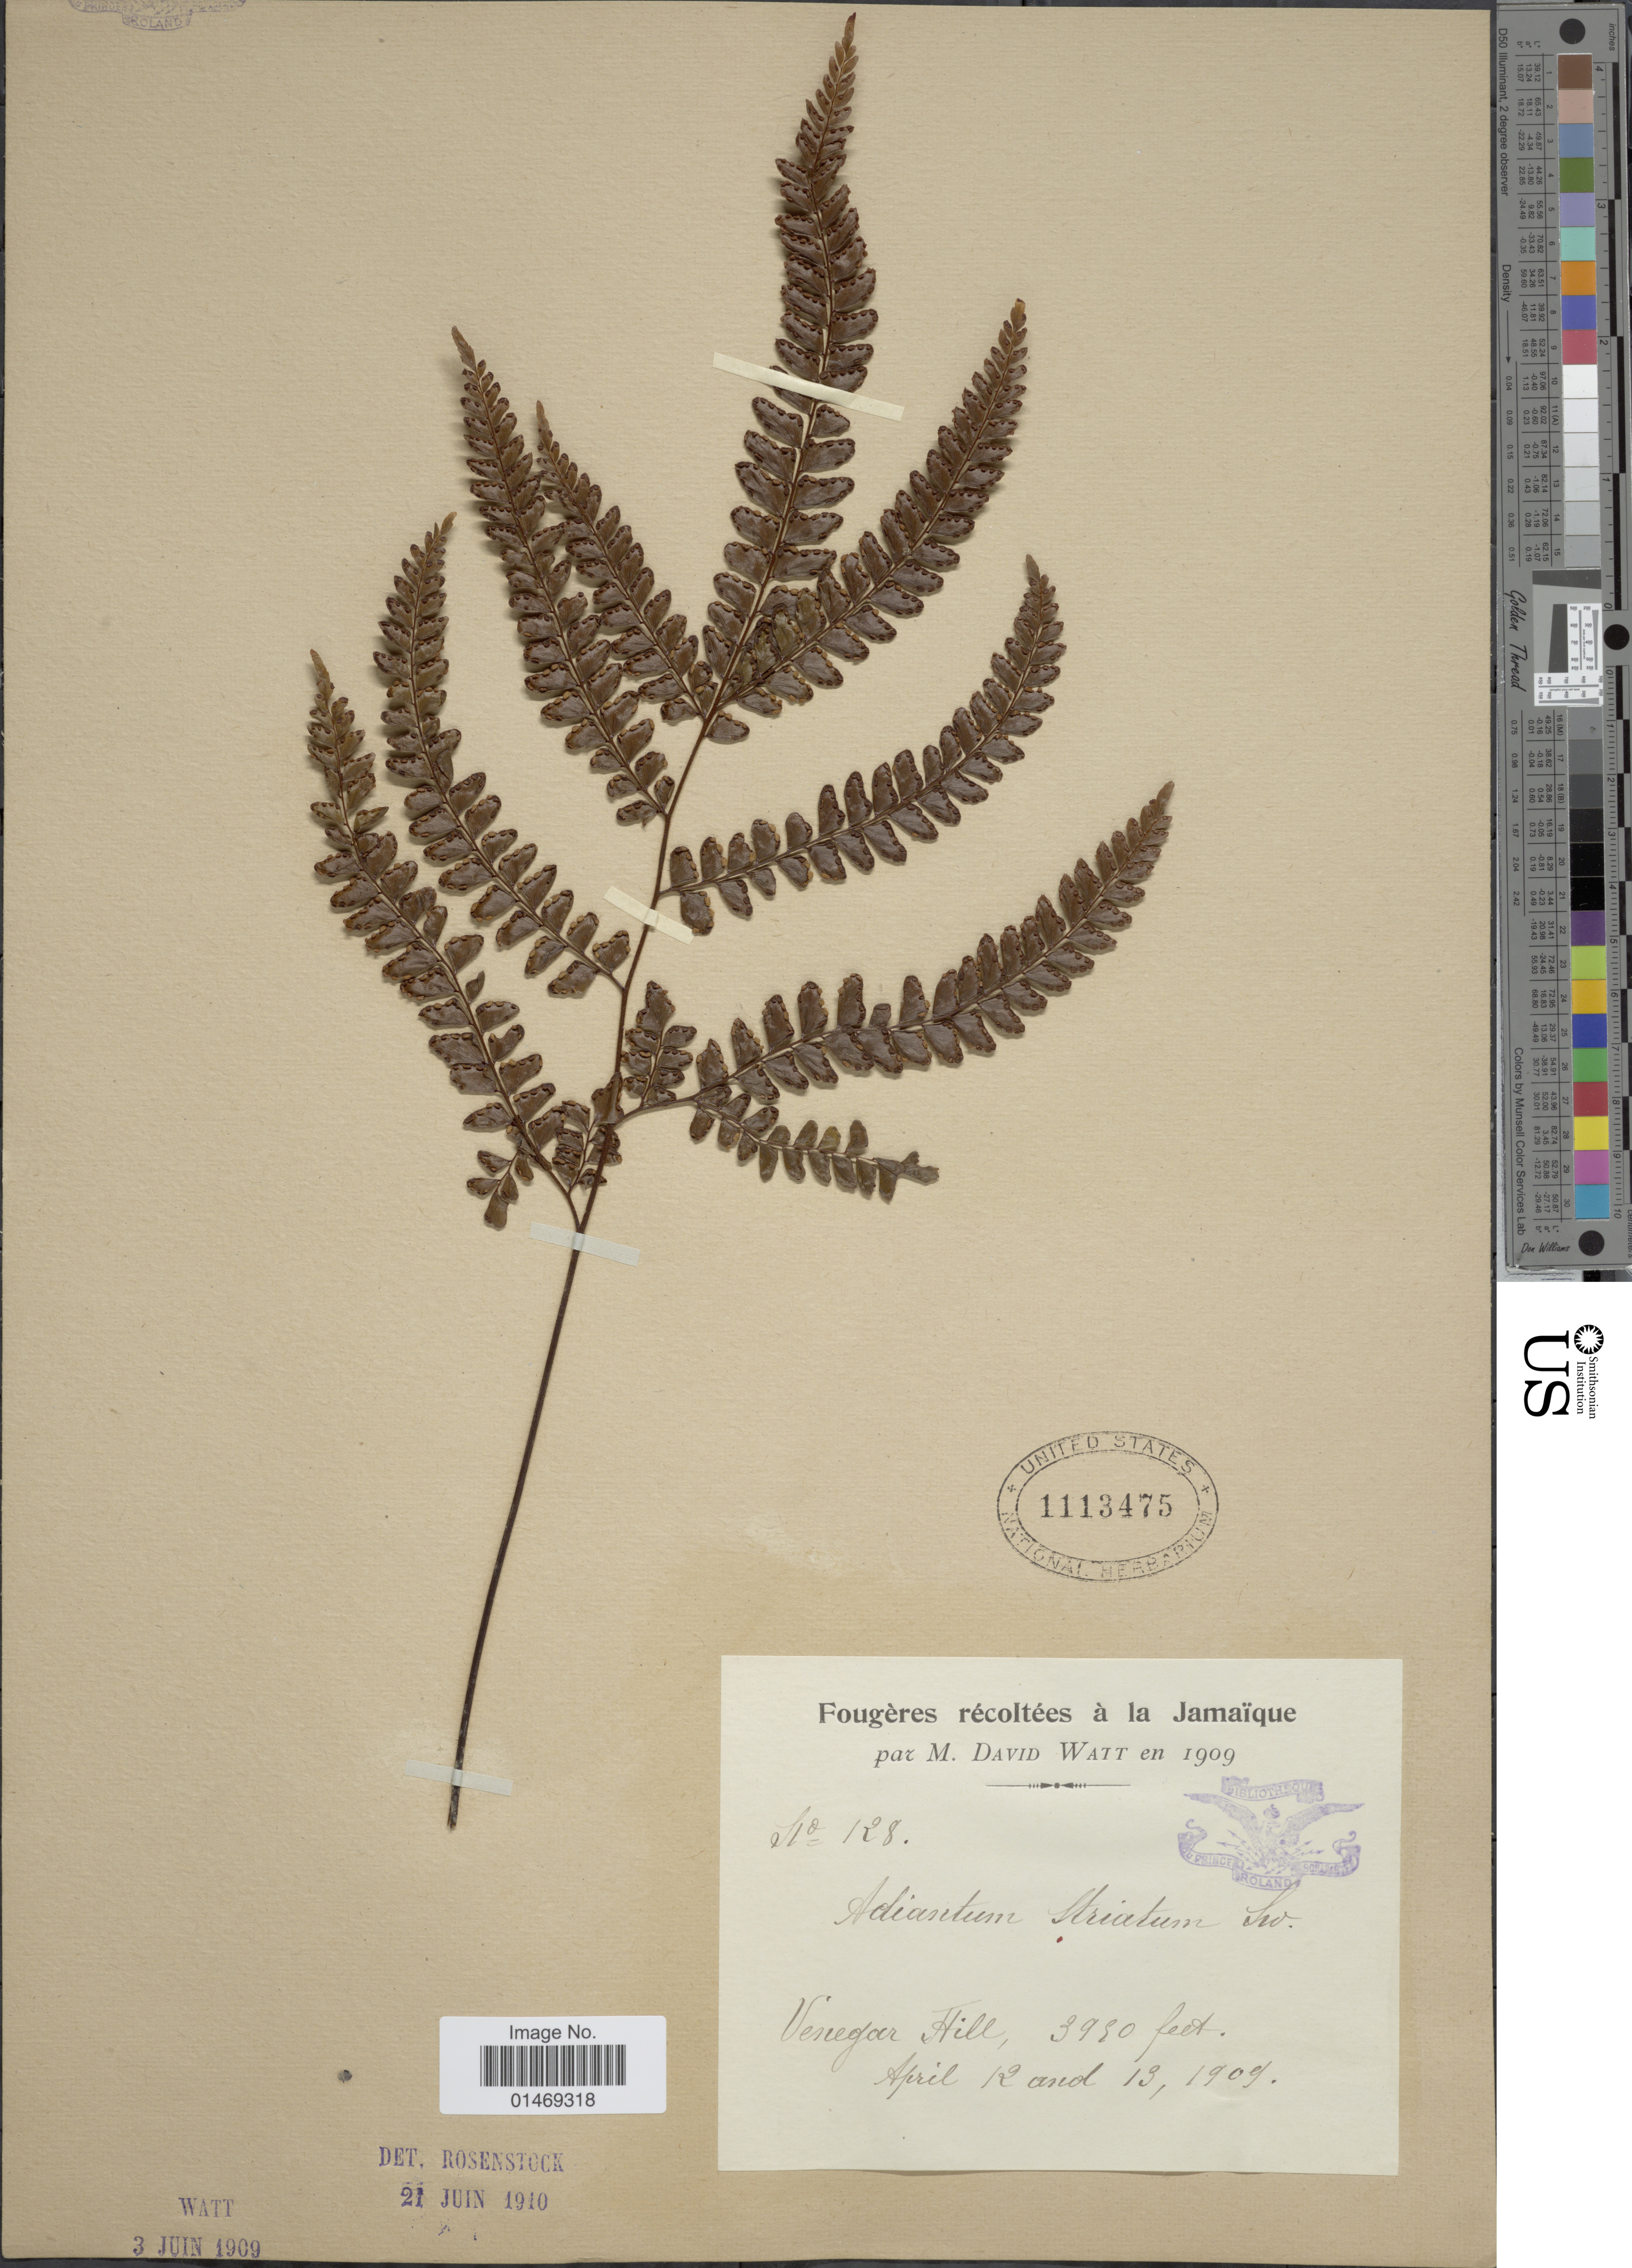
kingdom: Plantae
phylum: Tracheophyta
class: Polypodiopsida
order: Polypodiales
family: Pteridaceae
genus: Adiantum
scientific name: Adiantum pyramidale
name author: (L.) Willd.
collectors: M. Watt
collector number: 128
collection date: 1909-04-12/1909-04-13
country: Jamaica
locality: Venegar Hill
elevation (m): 1204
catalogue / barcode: US 1113475